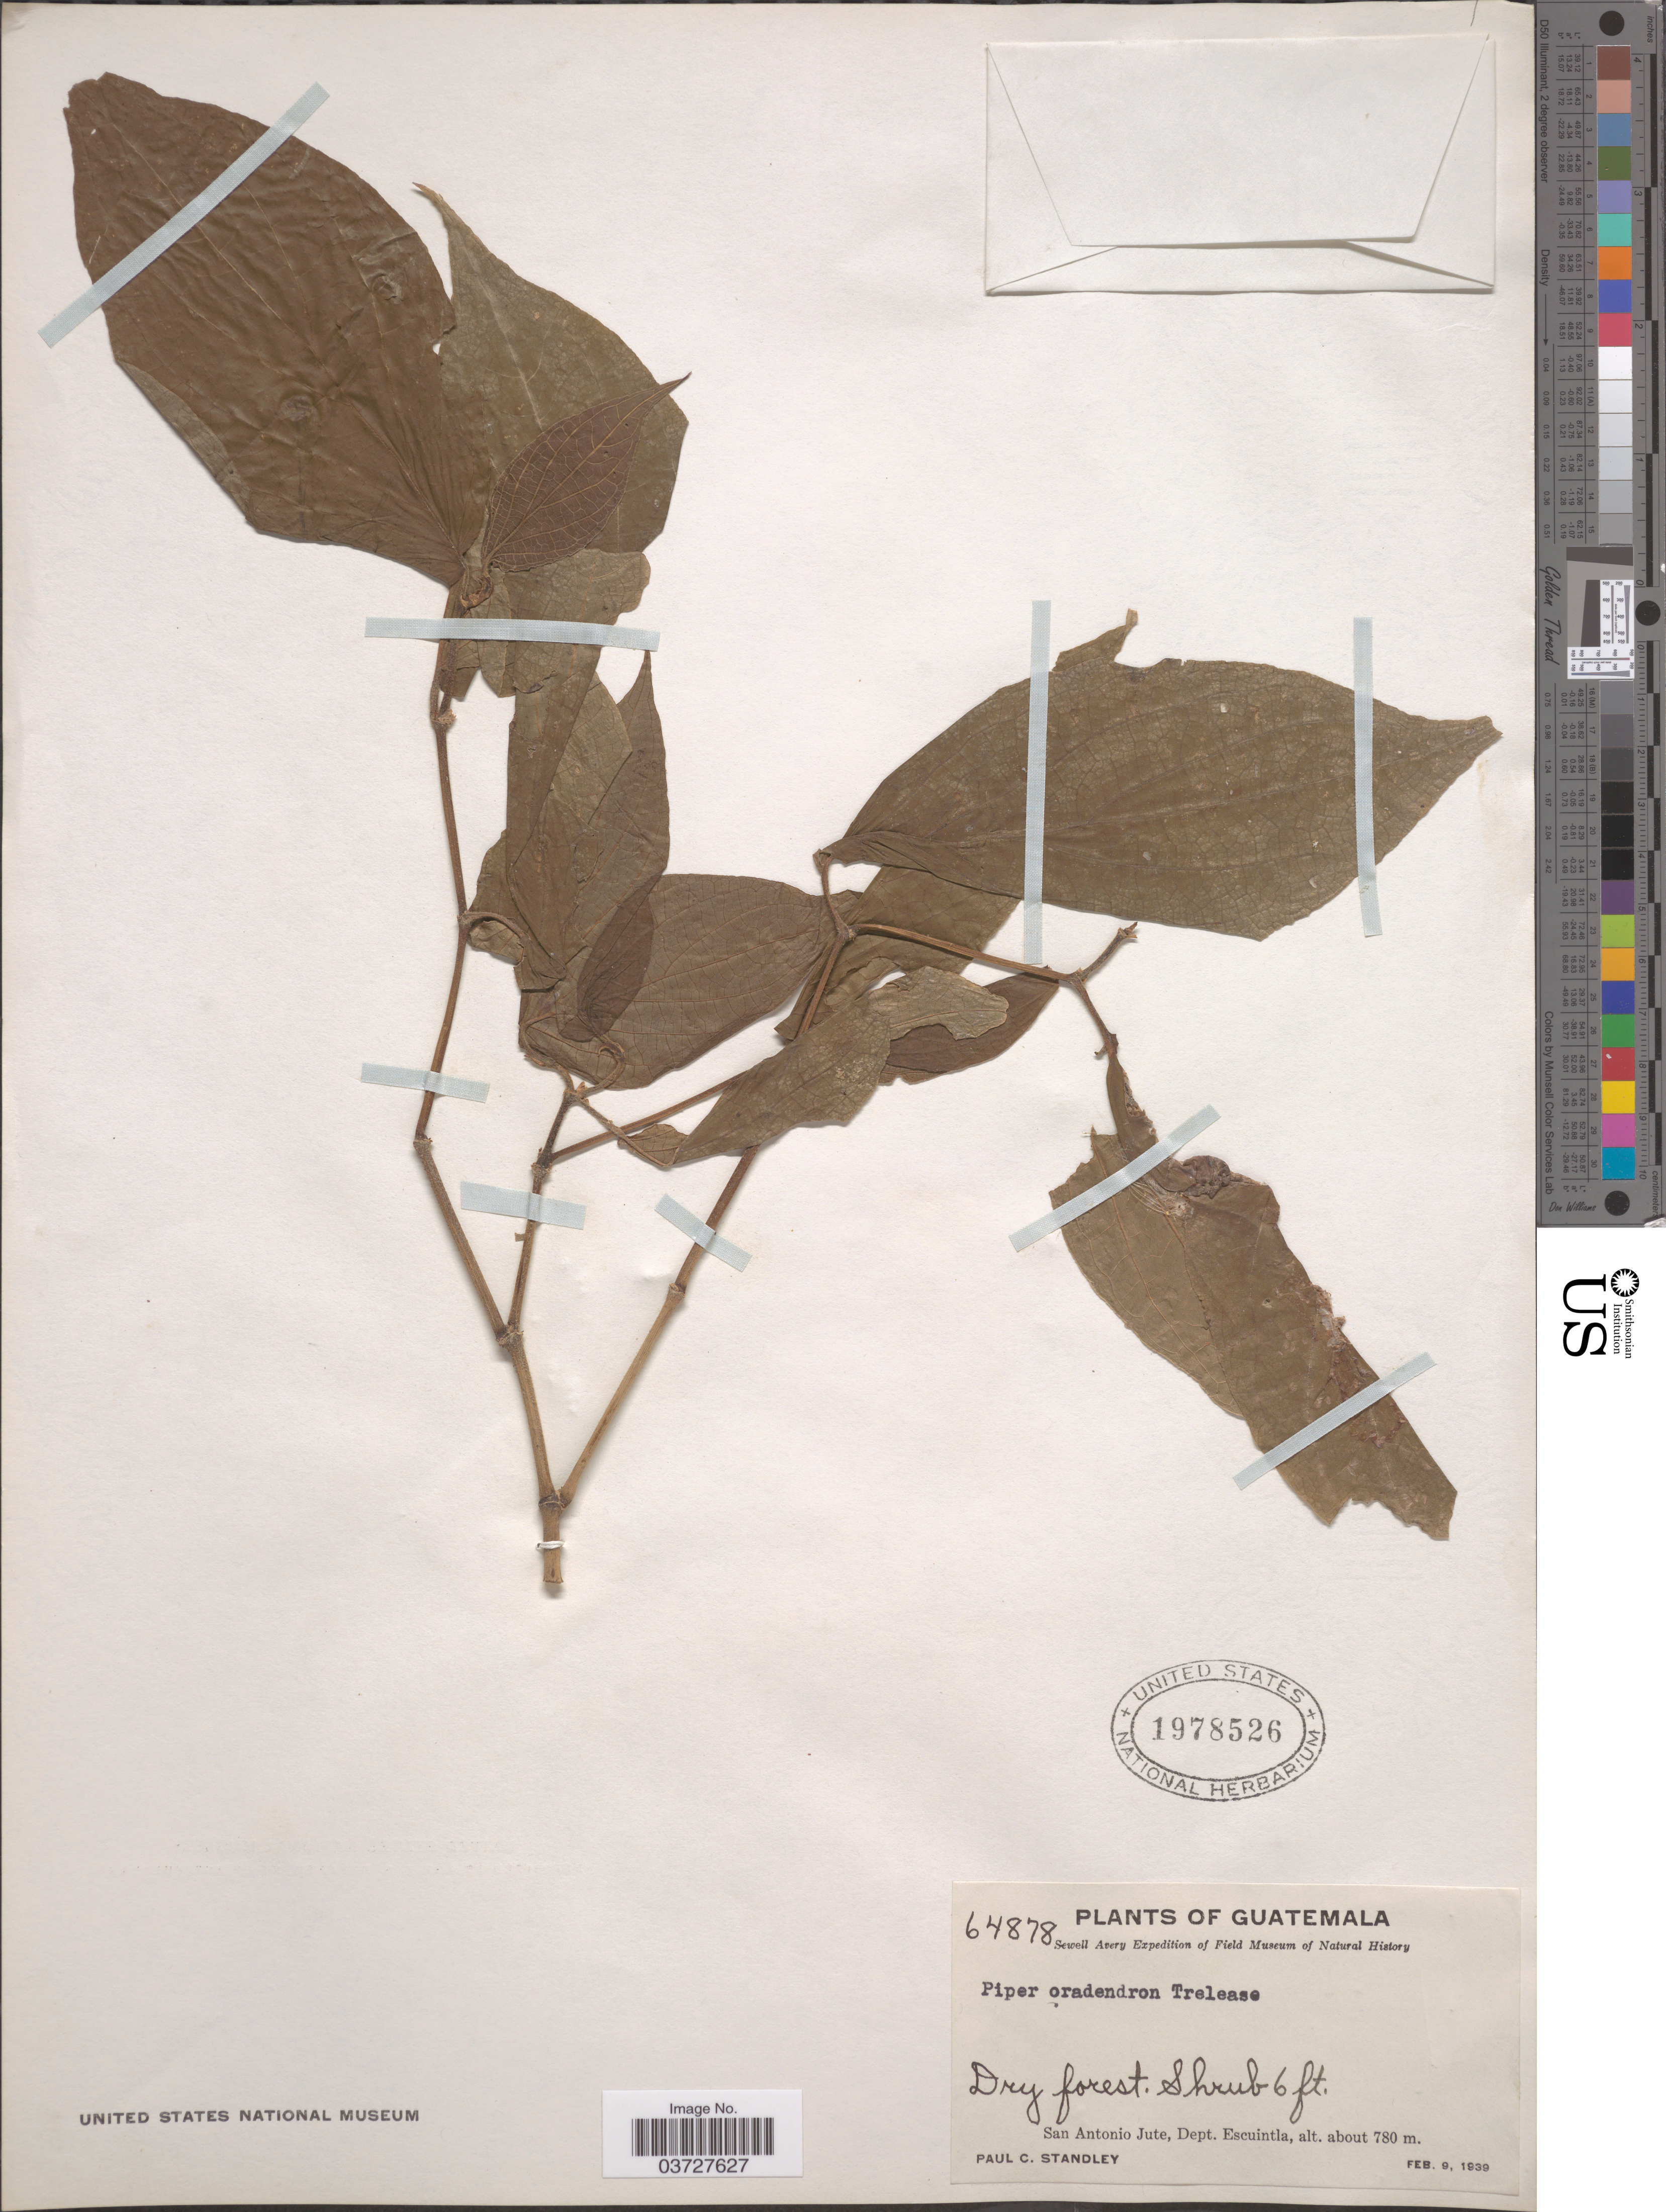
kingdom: Plantae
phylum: Tracheophyta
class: Magnoliopsida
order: Piperales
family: Piperaceae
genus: Piper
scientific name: Piper oradendron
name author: Trel. & Standl.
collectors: P. C. Standley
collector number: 64878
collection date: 1939-02-09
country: Guatemala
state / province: Escuintla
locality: San Antonio Jute, Dept. Escuintla.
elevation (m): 780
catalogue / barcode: US 1978526